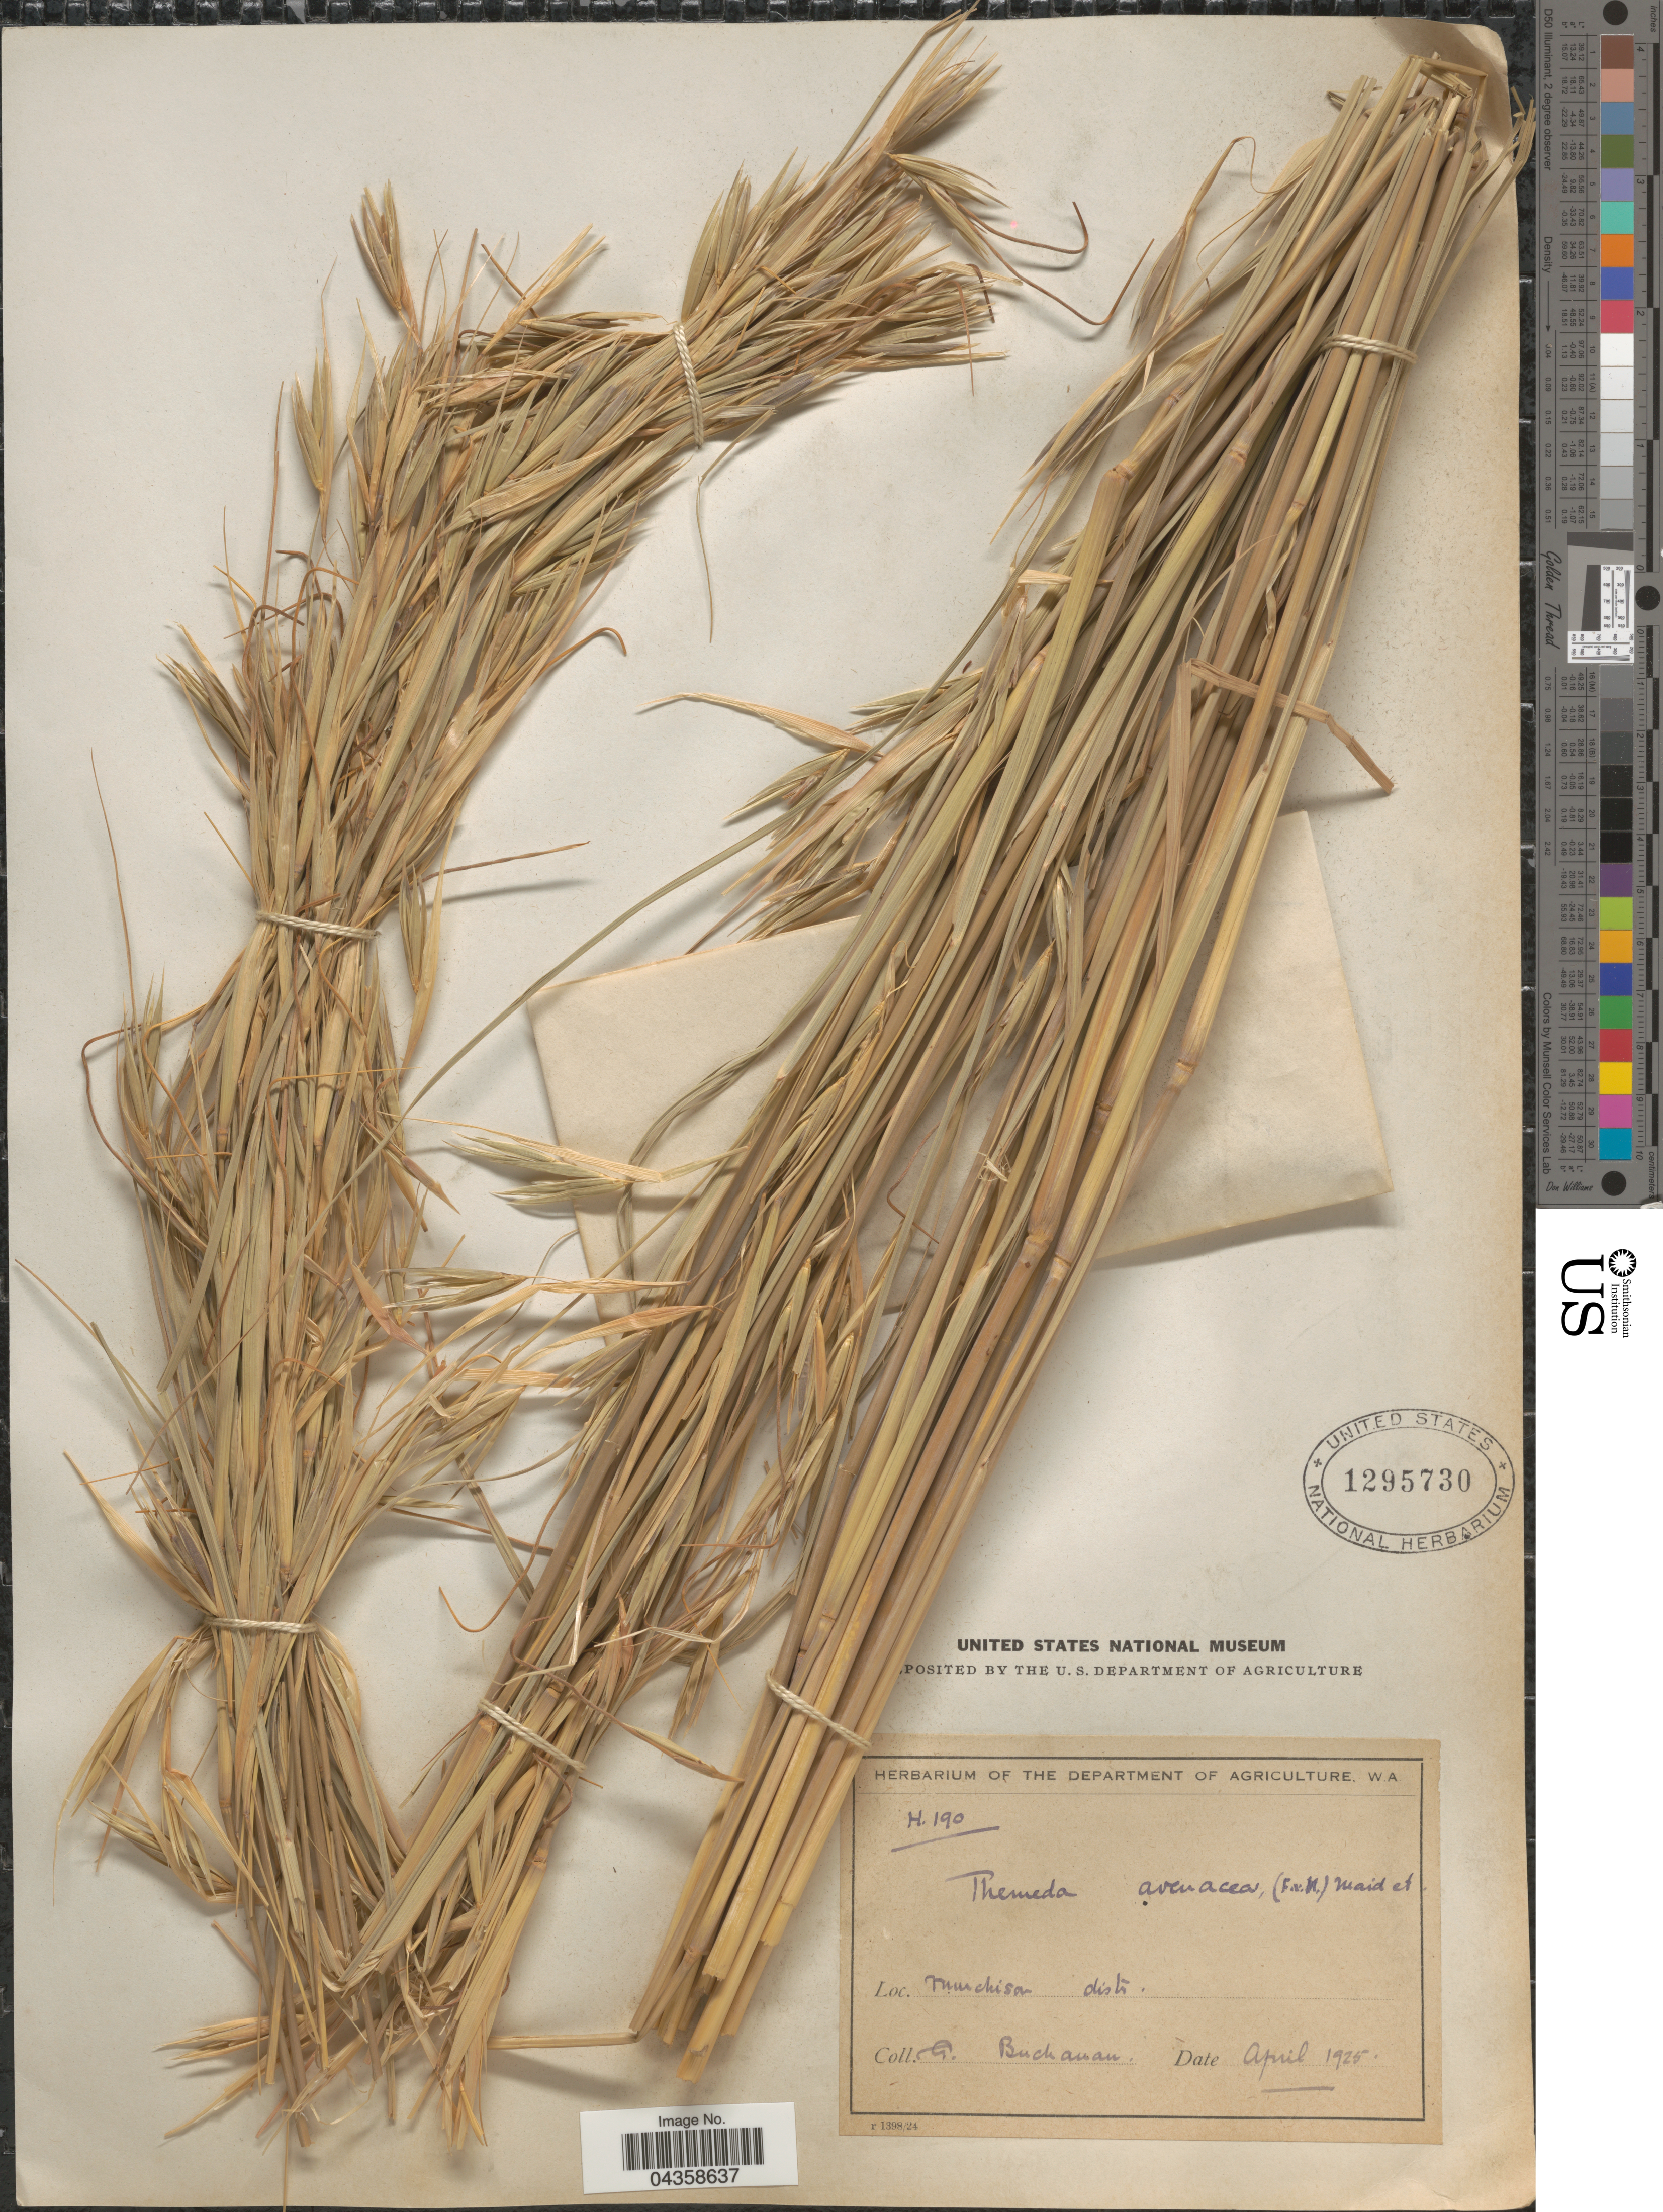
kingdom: Plantae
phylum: Tracheophyta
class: Liliopsida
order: Poales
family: Poaceae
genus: Themeda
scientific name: Themeda avenacea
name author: (F. Muell.) Durand & B.D. Jacks.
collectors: G. Buchanan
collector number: H190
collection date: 1925-04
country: Australia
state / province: Western Australia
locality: Murchison distr.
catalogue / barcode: US 1295730